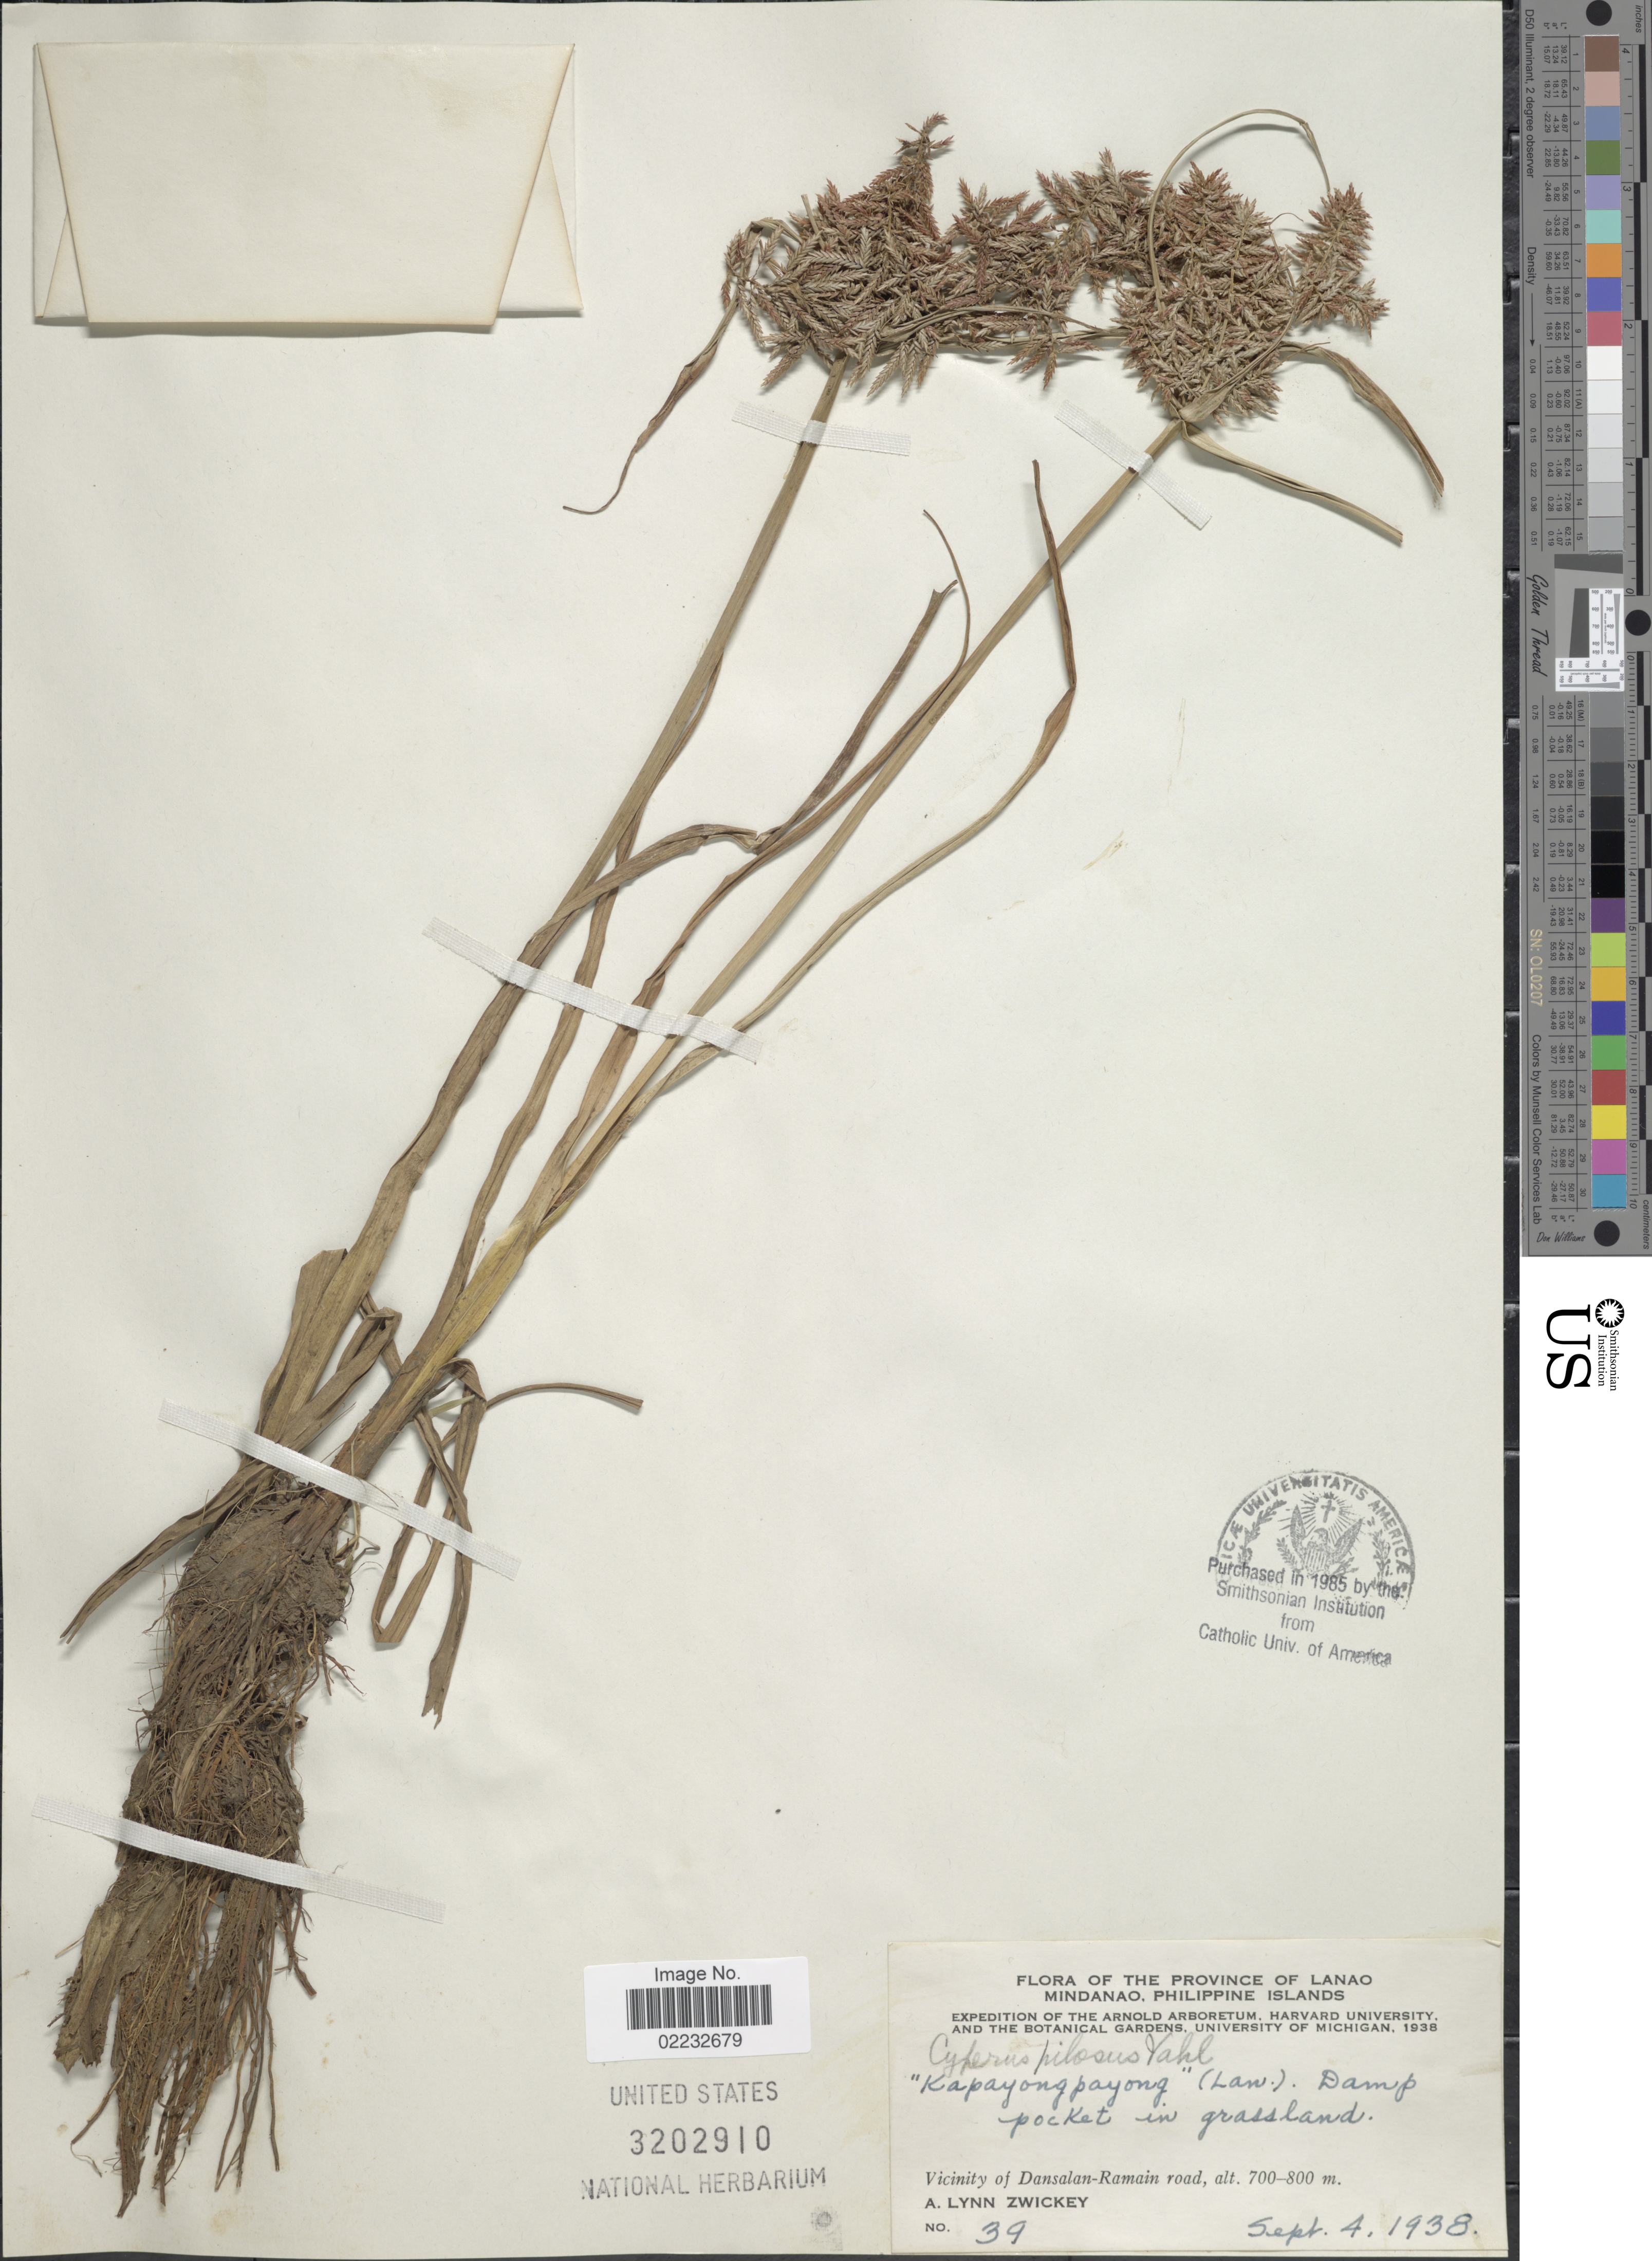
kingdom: Plantae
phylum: Tracheophyta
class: Liliopsida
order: Poales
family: Cyperaceae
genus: Cyperus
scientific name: Cyperus pilosus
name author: Vahl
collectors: A. Zwickey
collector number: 39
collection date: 1938-09-04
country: Philippines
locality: Province of Lanao. Mindanao. Vicinity of Dansalan-Ramain road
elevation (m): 700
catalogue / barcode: US 3202910